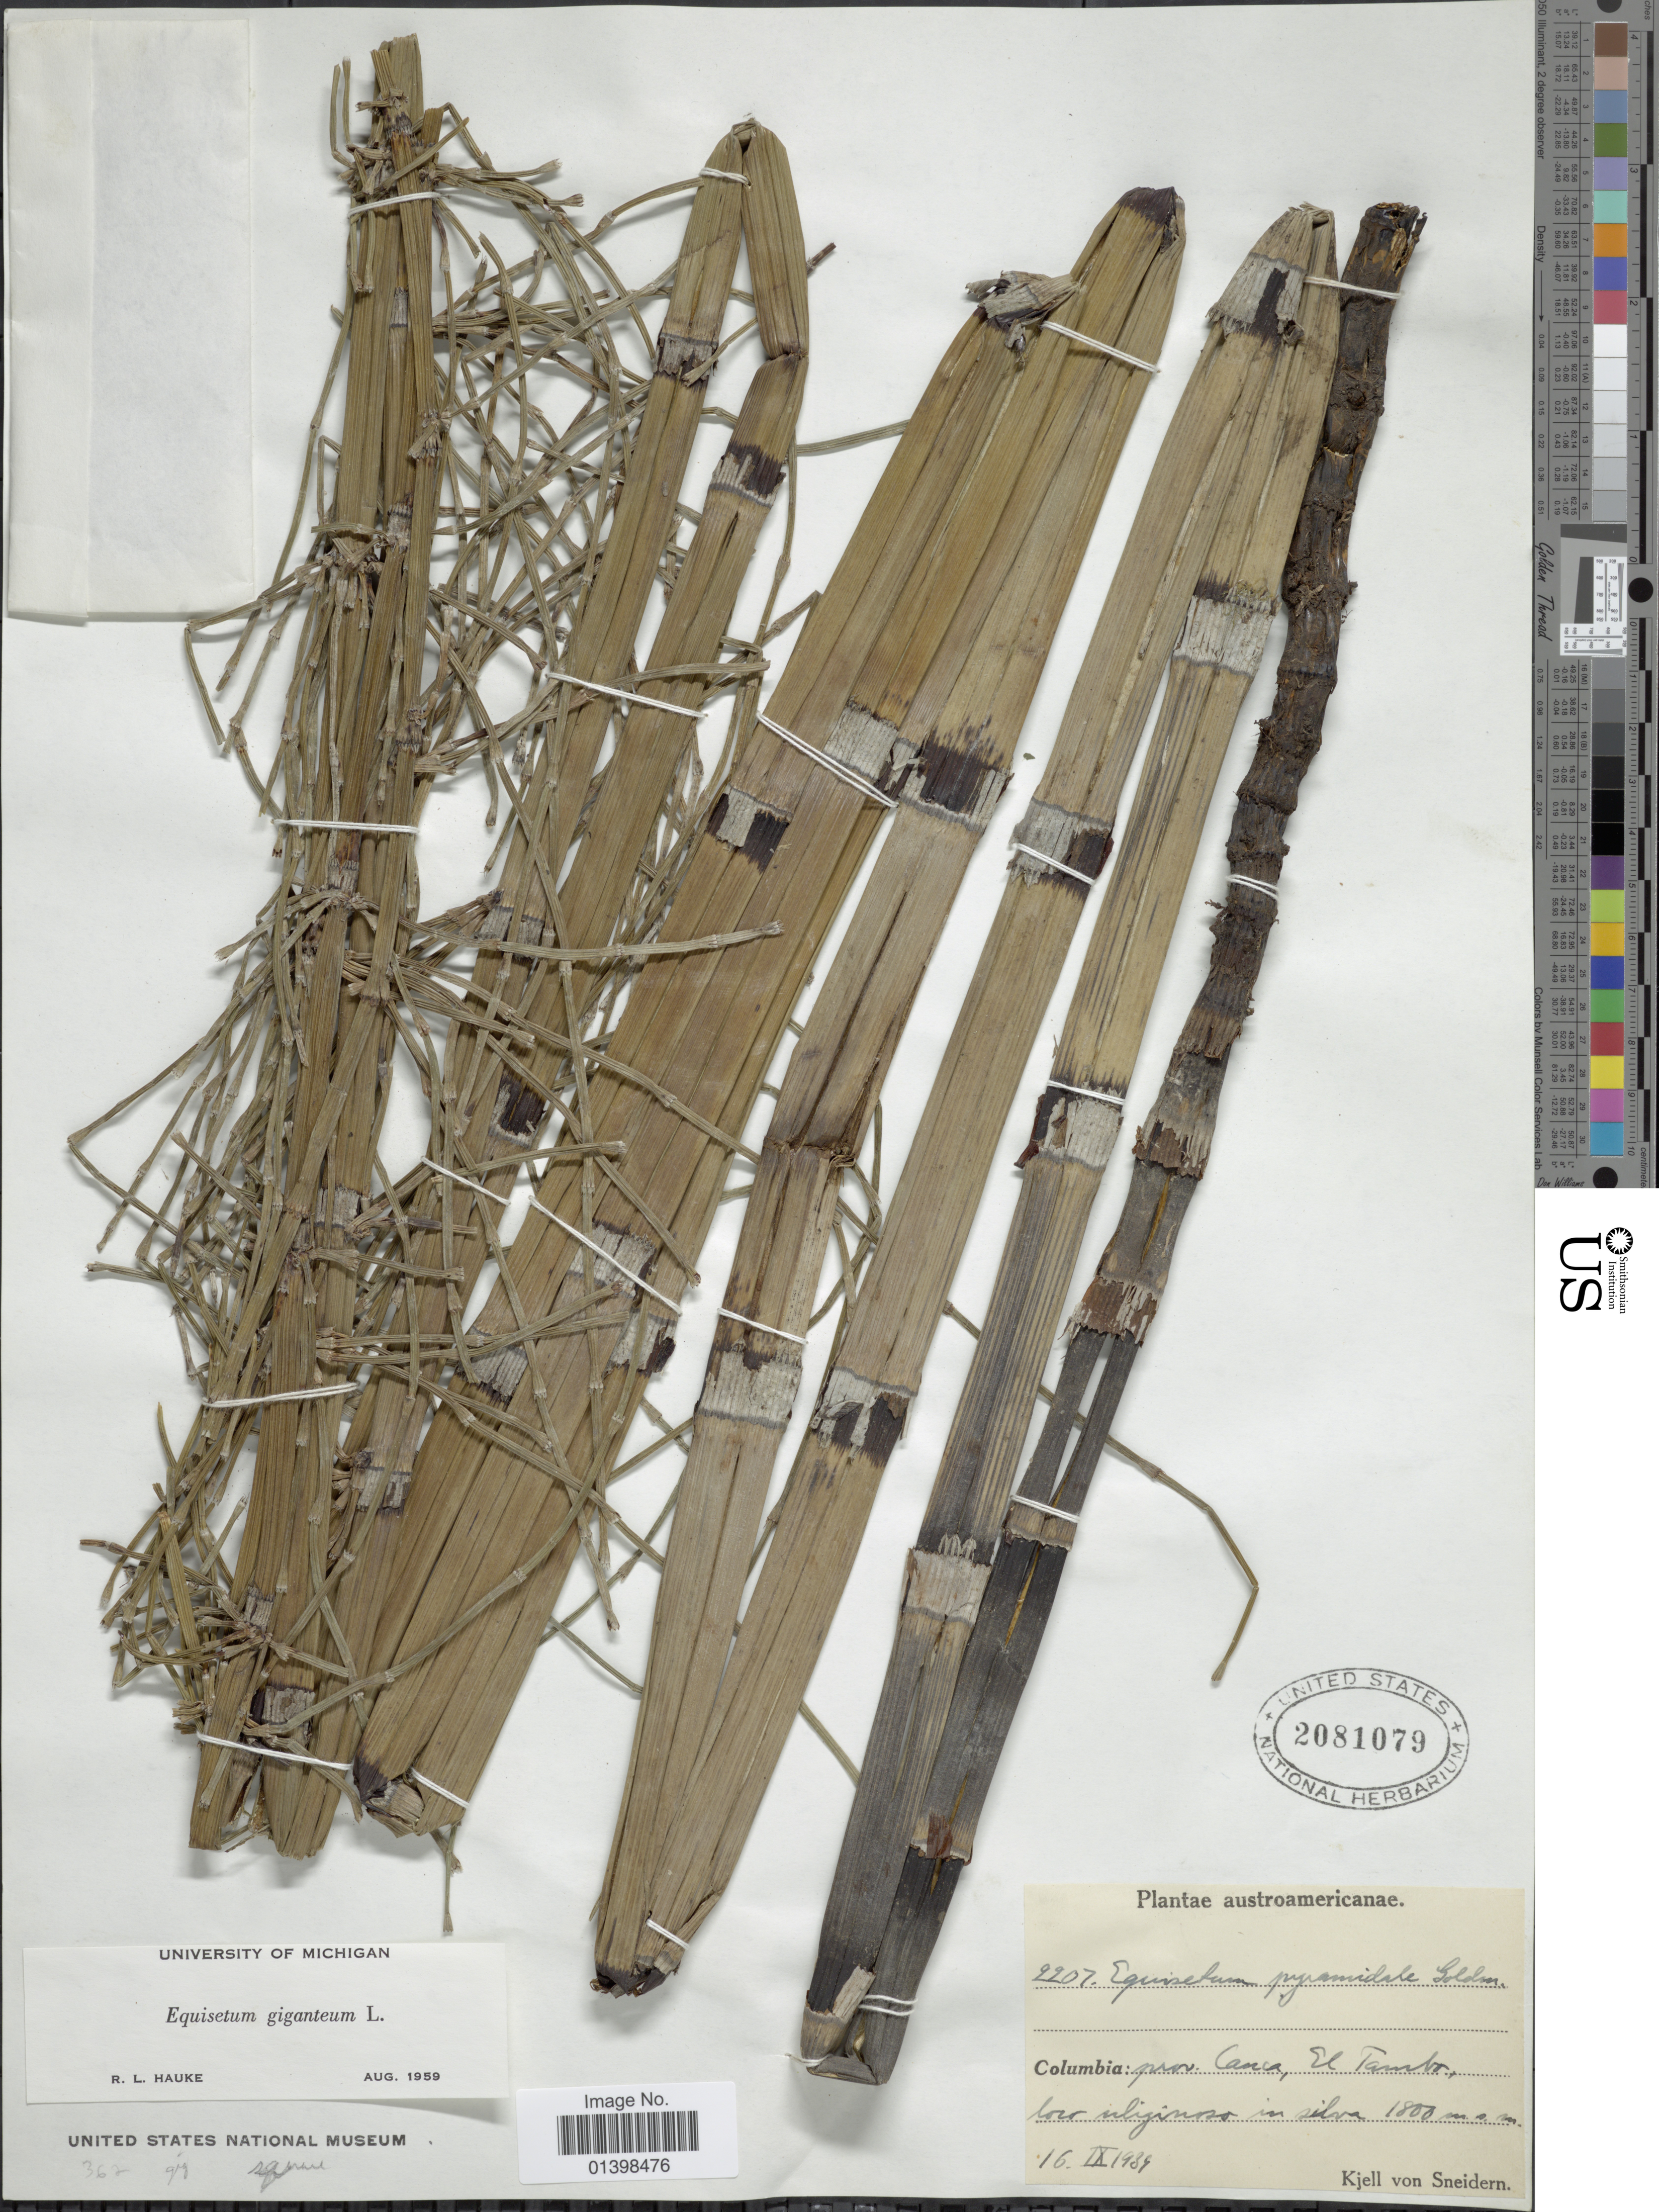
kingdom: Plantae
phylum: Tracheophyta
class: Polypodiopsida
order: Equisetales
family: Equisetaceae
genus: Equisetum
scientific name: Equisetum x schaffneri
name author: J. Milde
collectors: K. von Sneidern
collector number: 2207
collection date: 1989-09-16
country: Colombia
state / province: Cauca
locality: El Tambo loco uliginosa in silva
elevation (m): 1800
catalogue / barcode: US 2081079